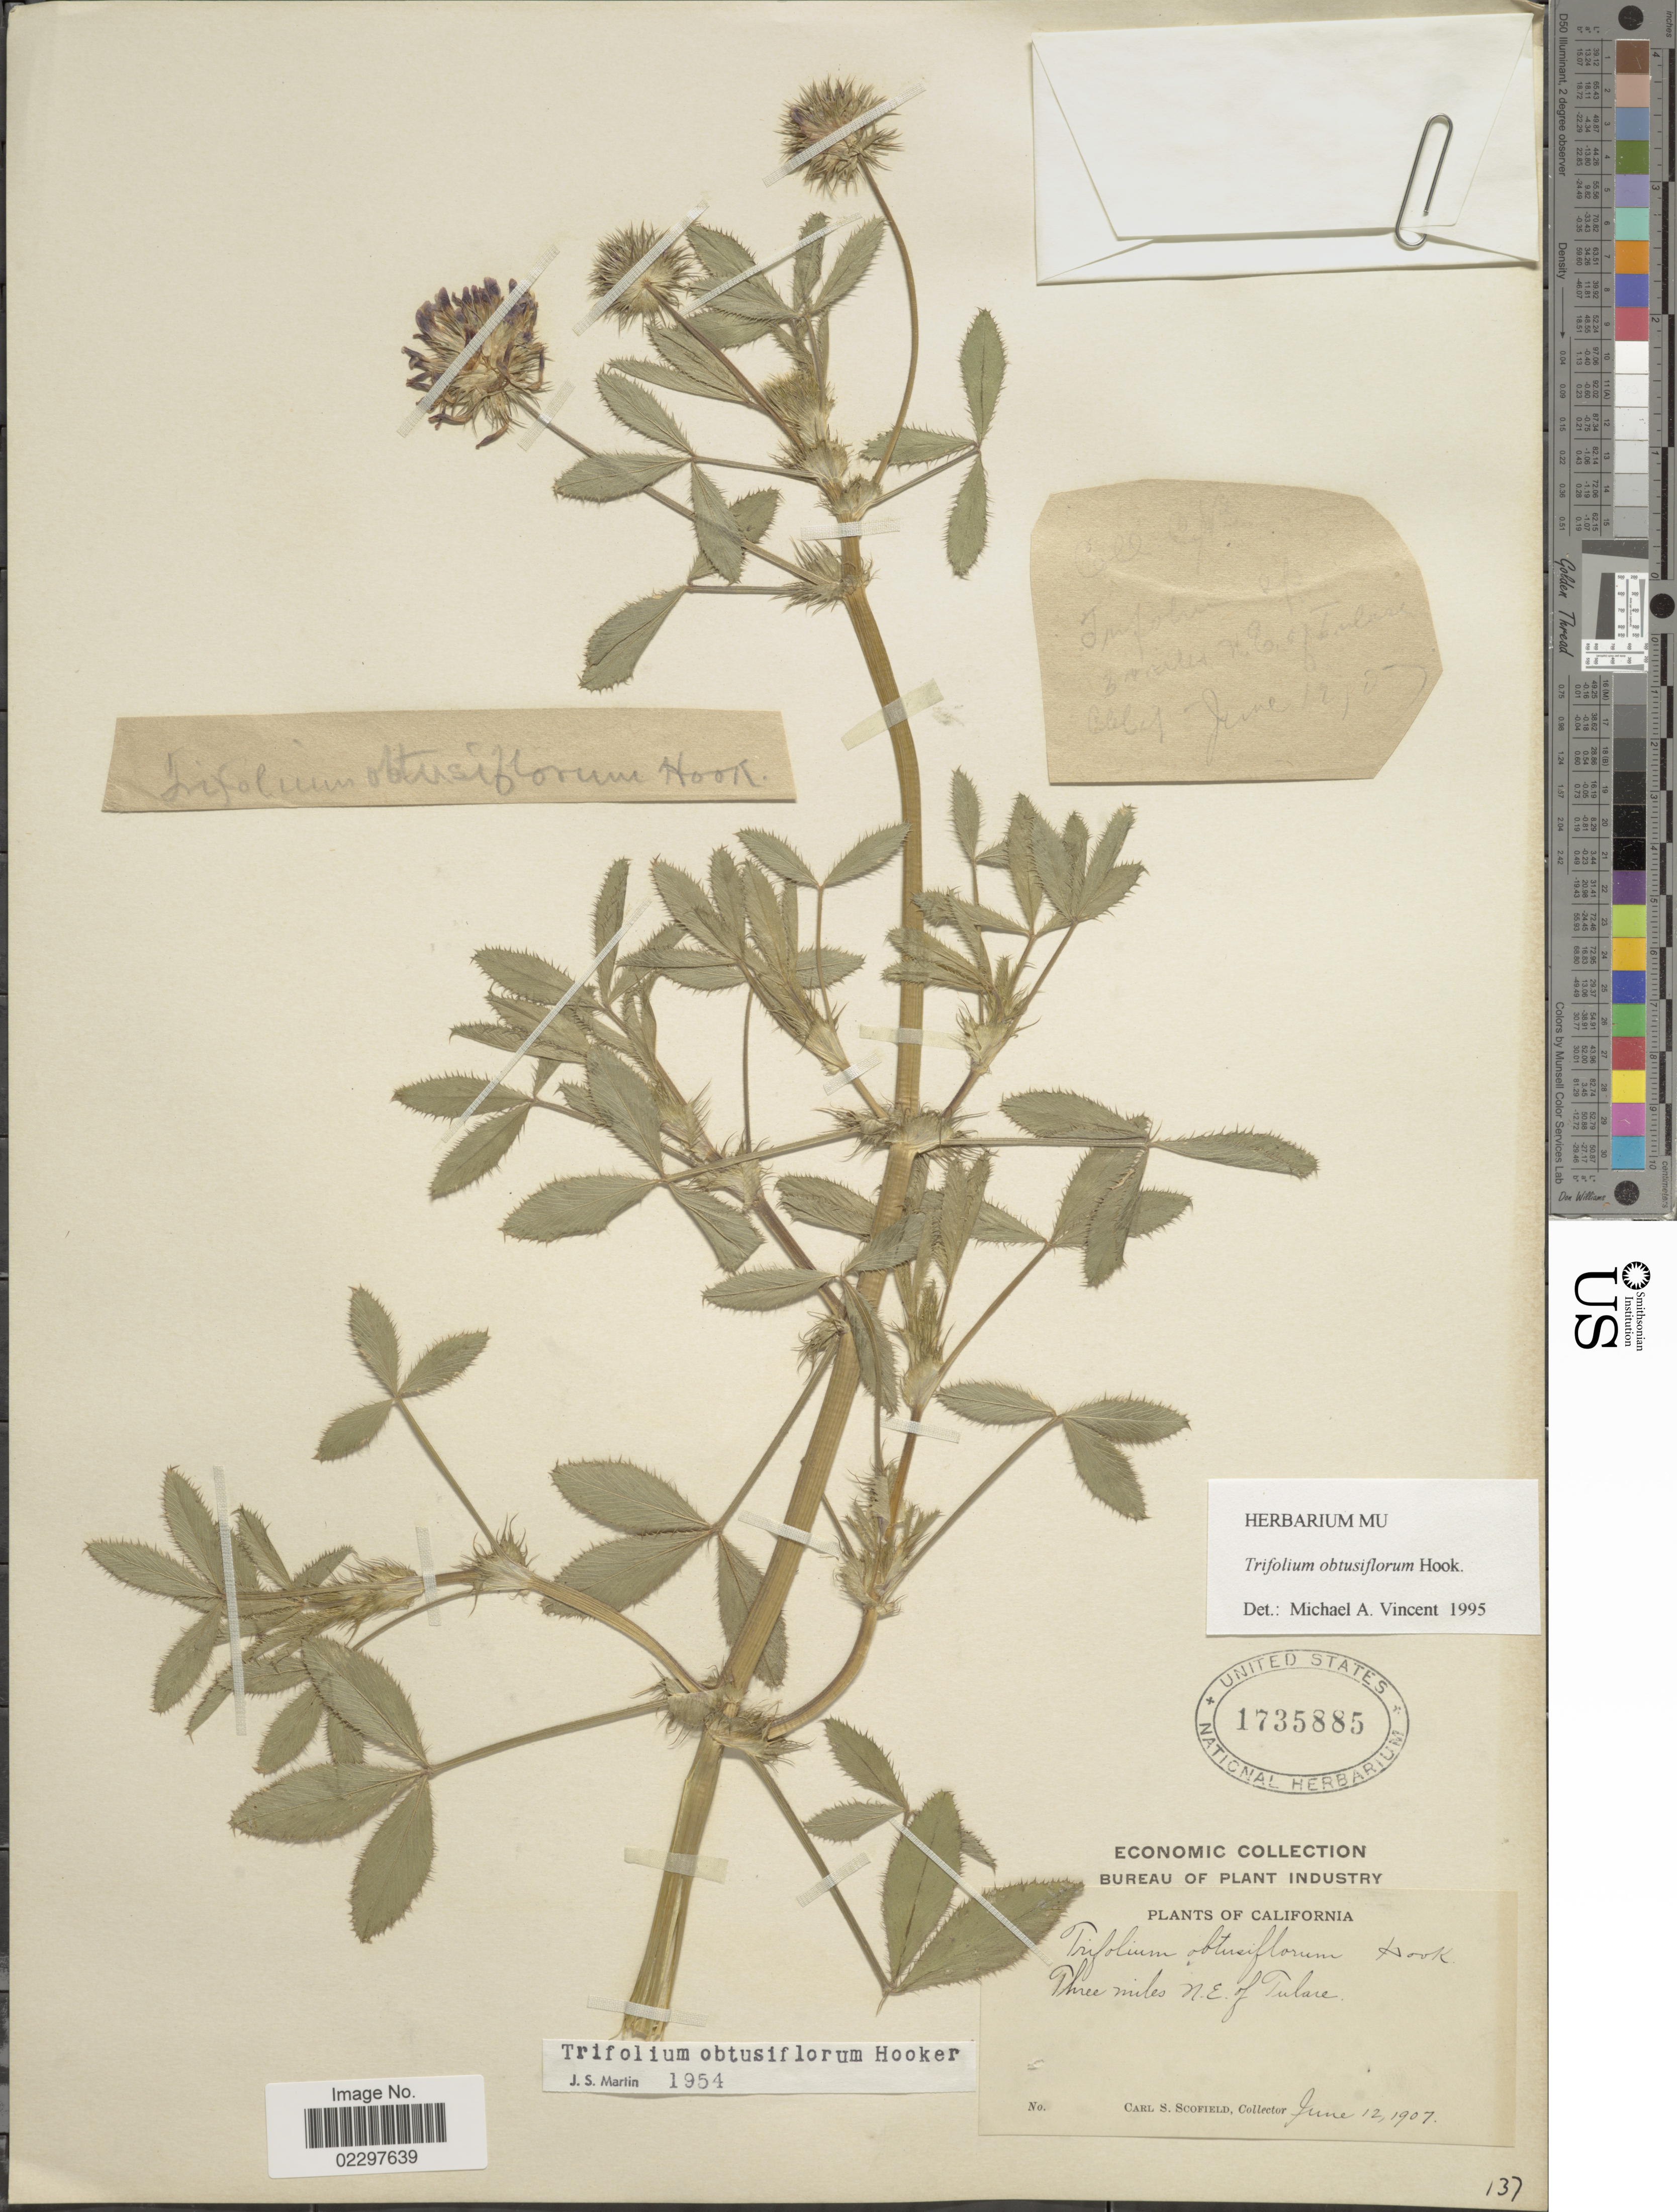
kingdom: Plantae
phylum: Tracheophyta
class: Magnoliopsida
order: Fabales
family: Fabaceae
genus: Trifolium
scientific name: Trifolium obtusiflorum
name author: Hook.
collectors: C. Scofield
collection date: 1907-06-12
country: United States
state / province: California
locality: Three miles N.E. of Tulare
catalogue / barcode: US 1735885